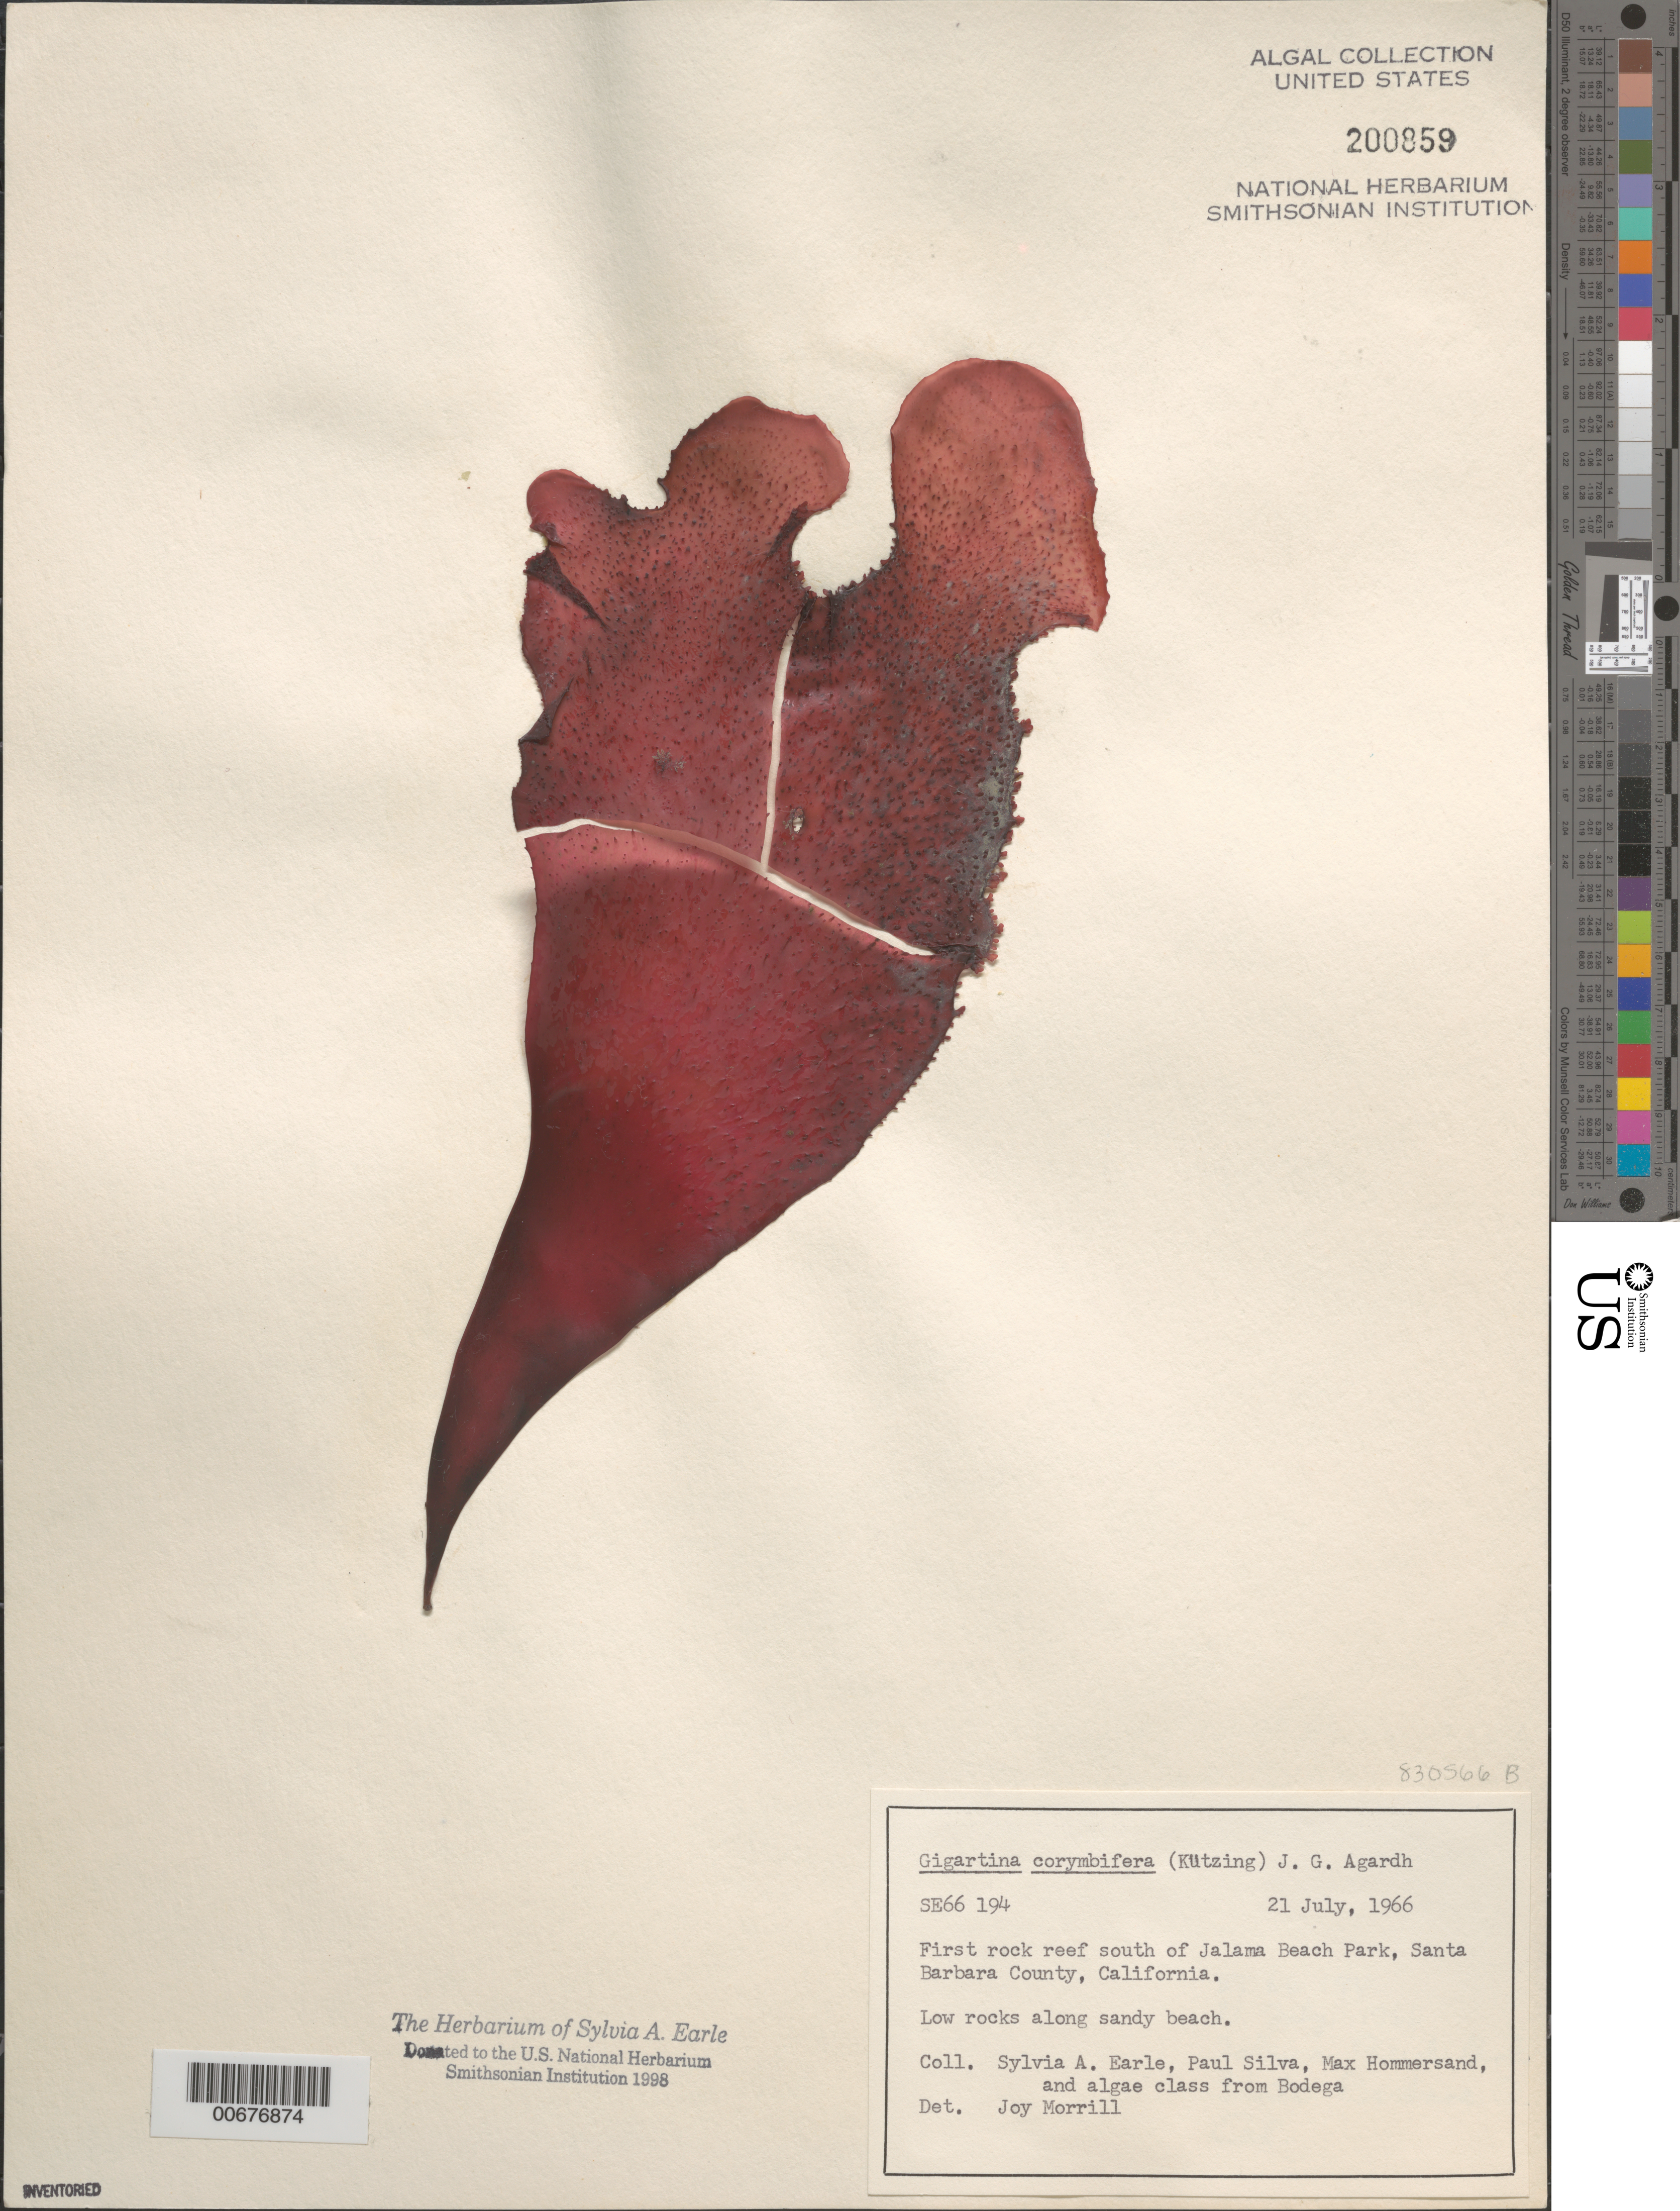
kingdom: Plantae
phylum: Rhodophyta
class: Florideophyceae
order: Gigartinales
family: Gigartinaceae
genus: Chondracanthus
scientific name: Chondracanthus corymbiferus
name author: (Kütz.) Guiry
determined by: Algae name updating Project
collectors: S. A. Earle, P. C. Silva, M. H. Hommersand & Bodega Algae Class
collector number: SE 66194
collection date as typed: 21 Jul 1966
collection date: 1966-07-21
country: United States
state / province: California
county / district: Santa Barbara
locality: Reef south of Jalama Beach Park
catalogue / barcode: US 200859